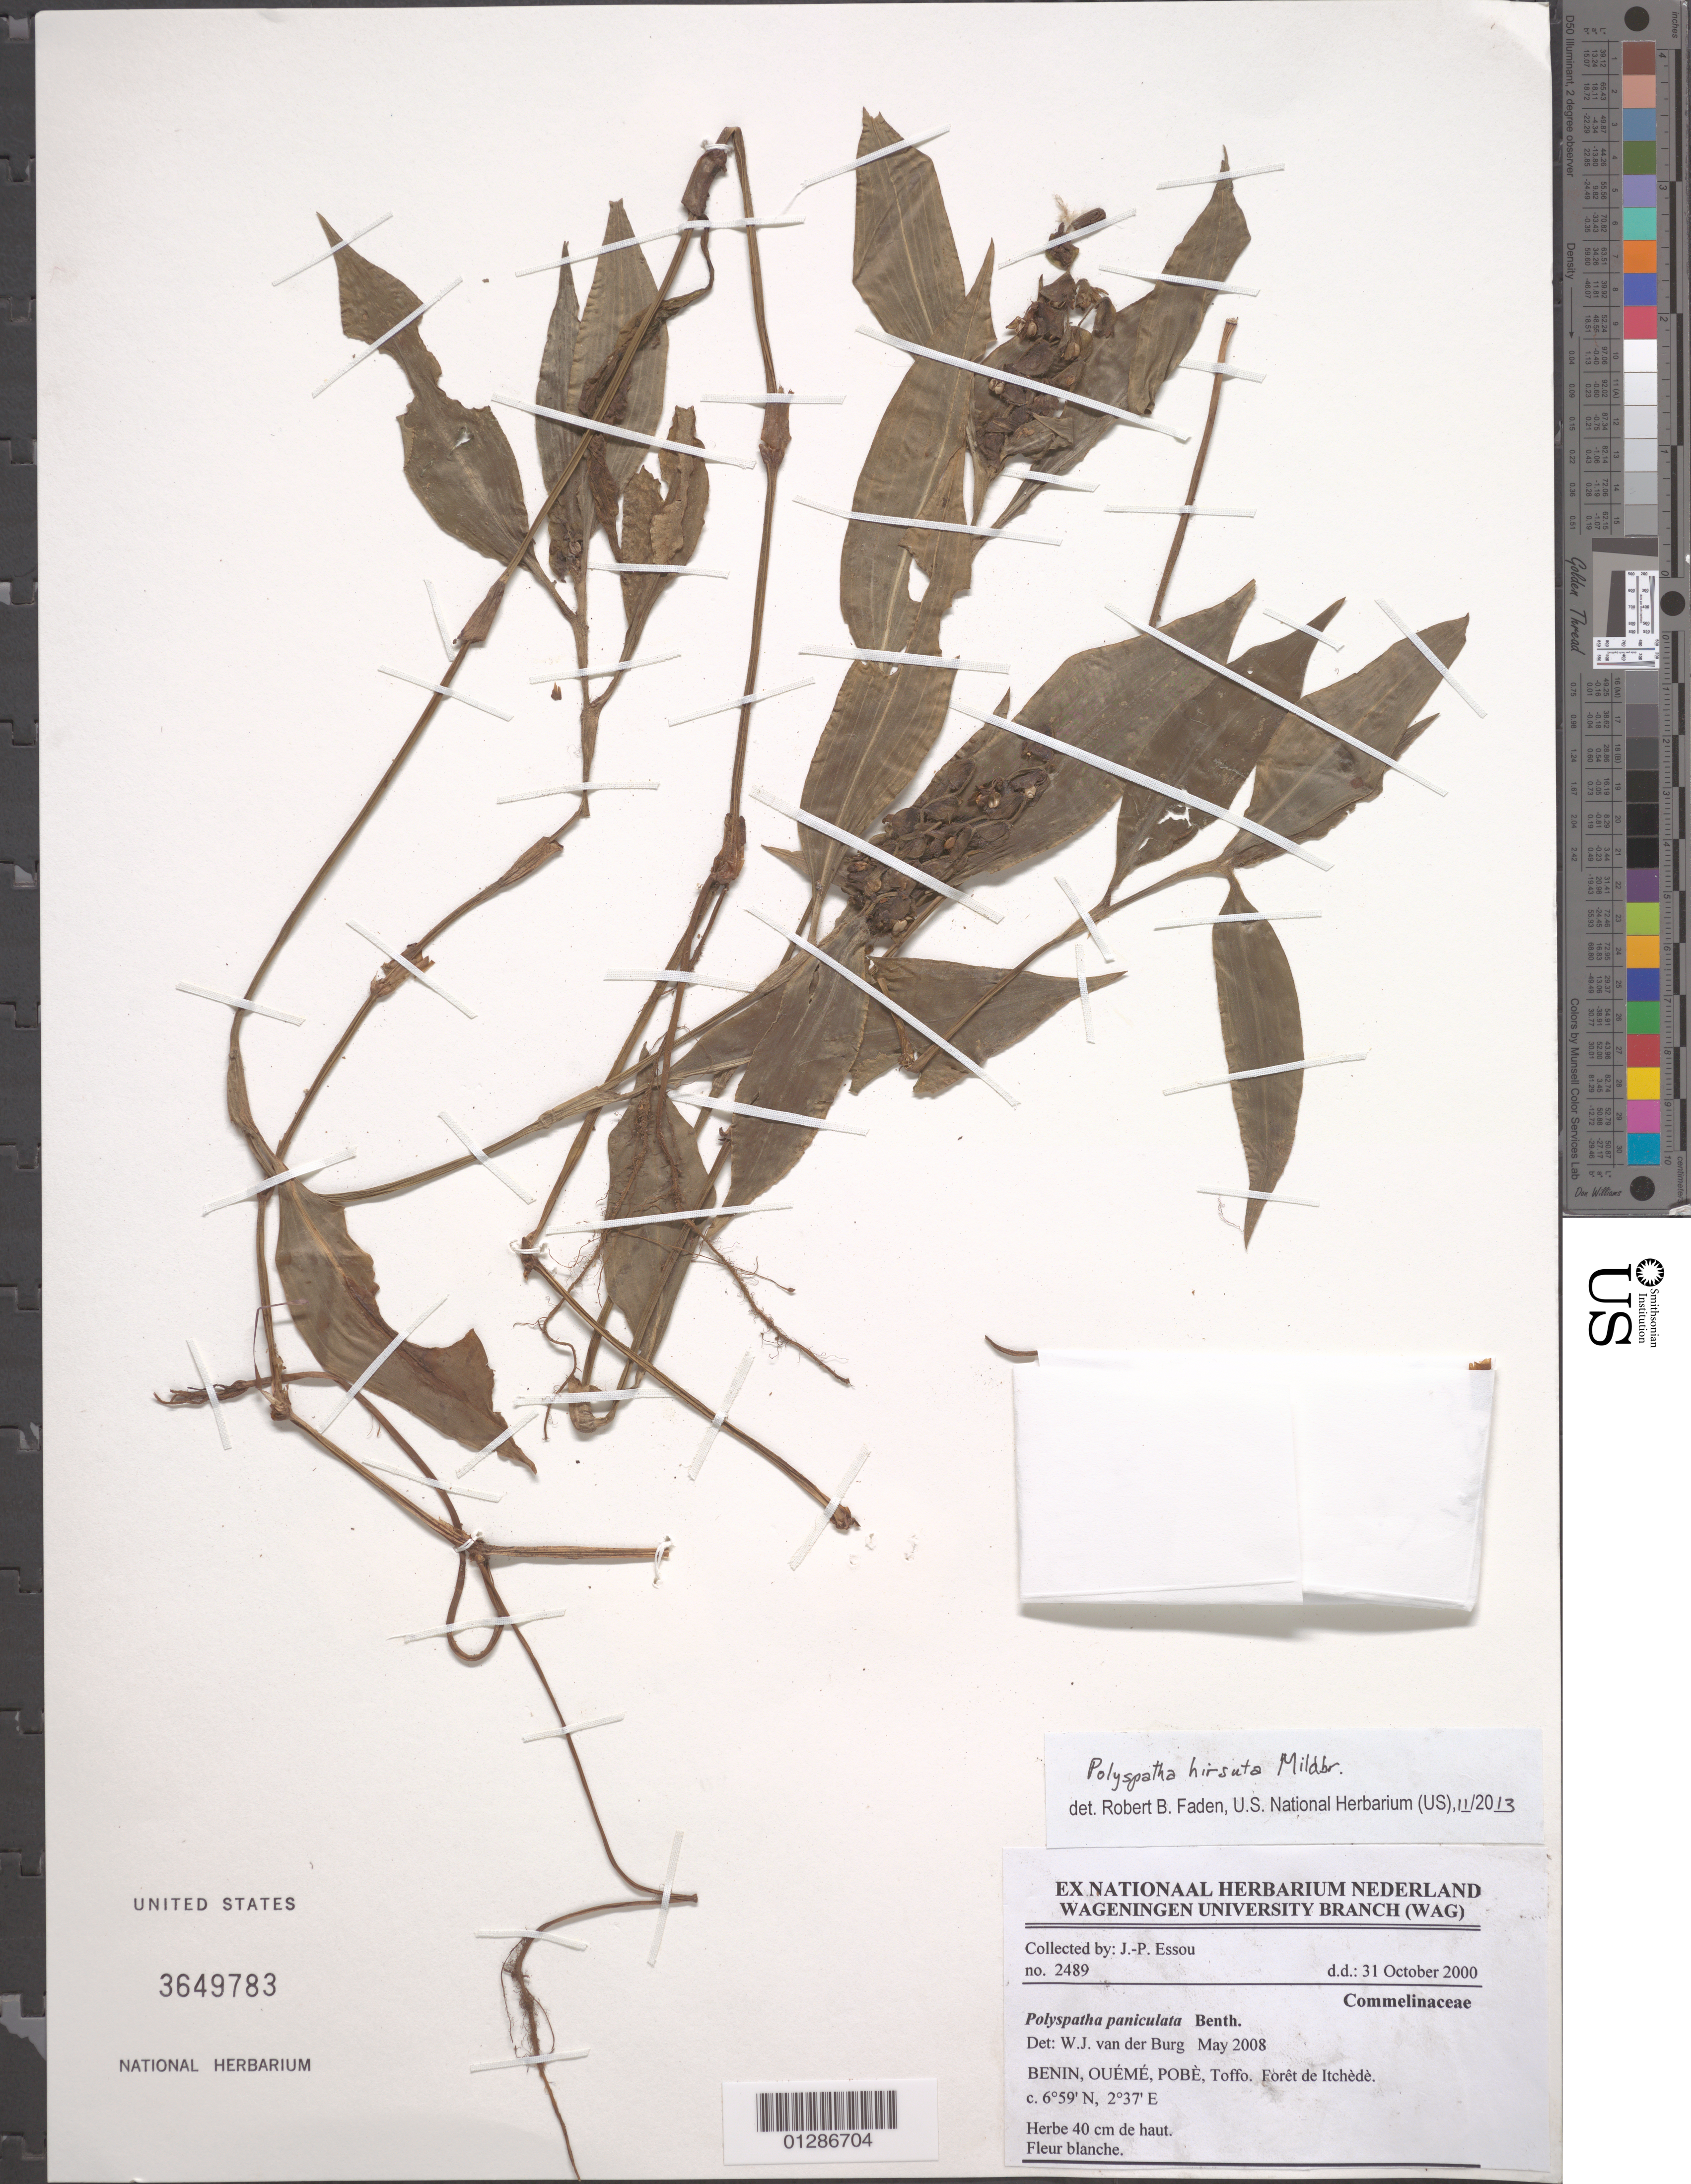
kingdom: Plantae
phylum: Tracheophyta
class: Liliopsida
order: Commelinales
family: Commelinaceae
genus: Polyspatha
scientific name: Polyspatha hirsuta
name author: Mildbr.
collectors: J. Essou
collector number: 2489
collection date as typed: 31 Oct 2000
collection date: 2000-10-31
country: Benin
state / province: Oueme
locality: Pobe, Toffo.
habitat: Herb.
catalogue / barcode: US 3649783